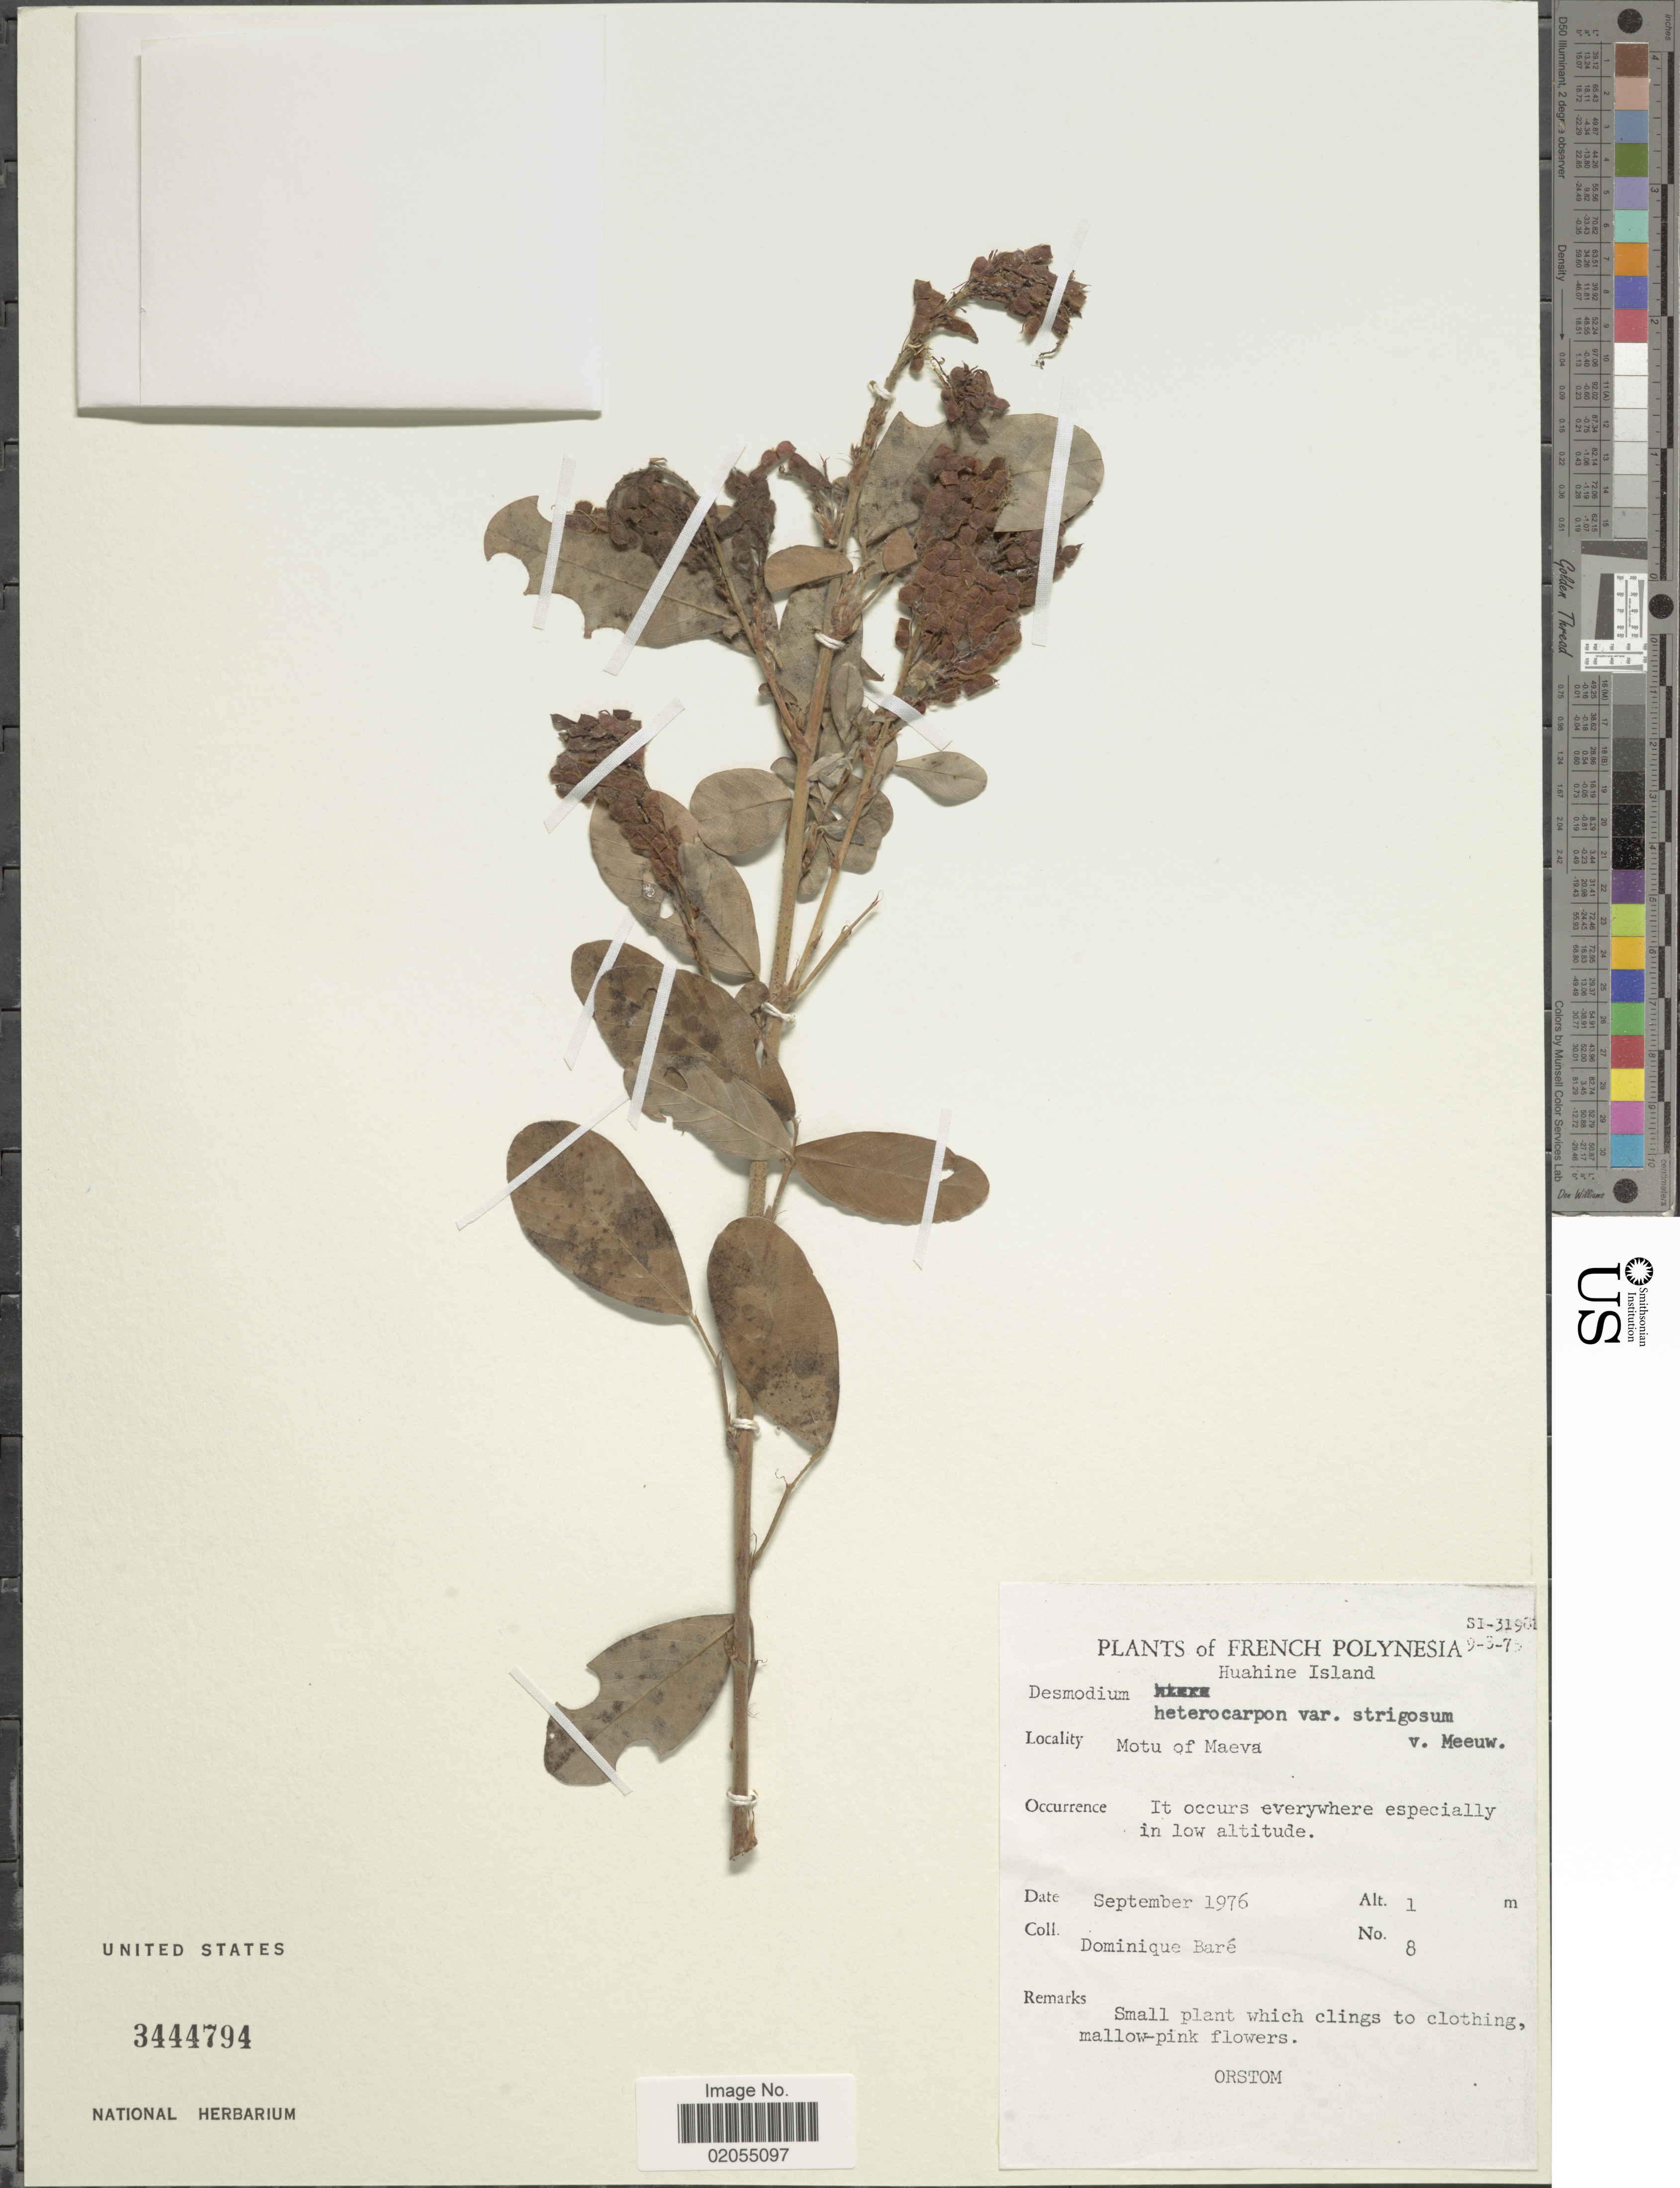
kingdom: Plantae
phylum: Tracheophyta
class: Magnoliopsida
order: Fabales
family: Fabaceae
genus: Grona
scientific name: Grona heterocarpos var. strigosa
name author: (Meeuwen) H. Ohashi & K. Ohashi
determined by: Strong, Mark T., (BOT), Smithsonian Institution - National Museum of Natural History (UNITED STATES)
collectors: D. Baré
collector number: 8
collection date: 1976-09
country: French Polynesia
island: Huahine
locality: Huahine Island. Motu of Meava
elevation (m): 1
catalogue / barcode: US 3444794